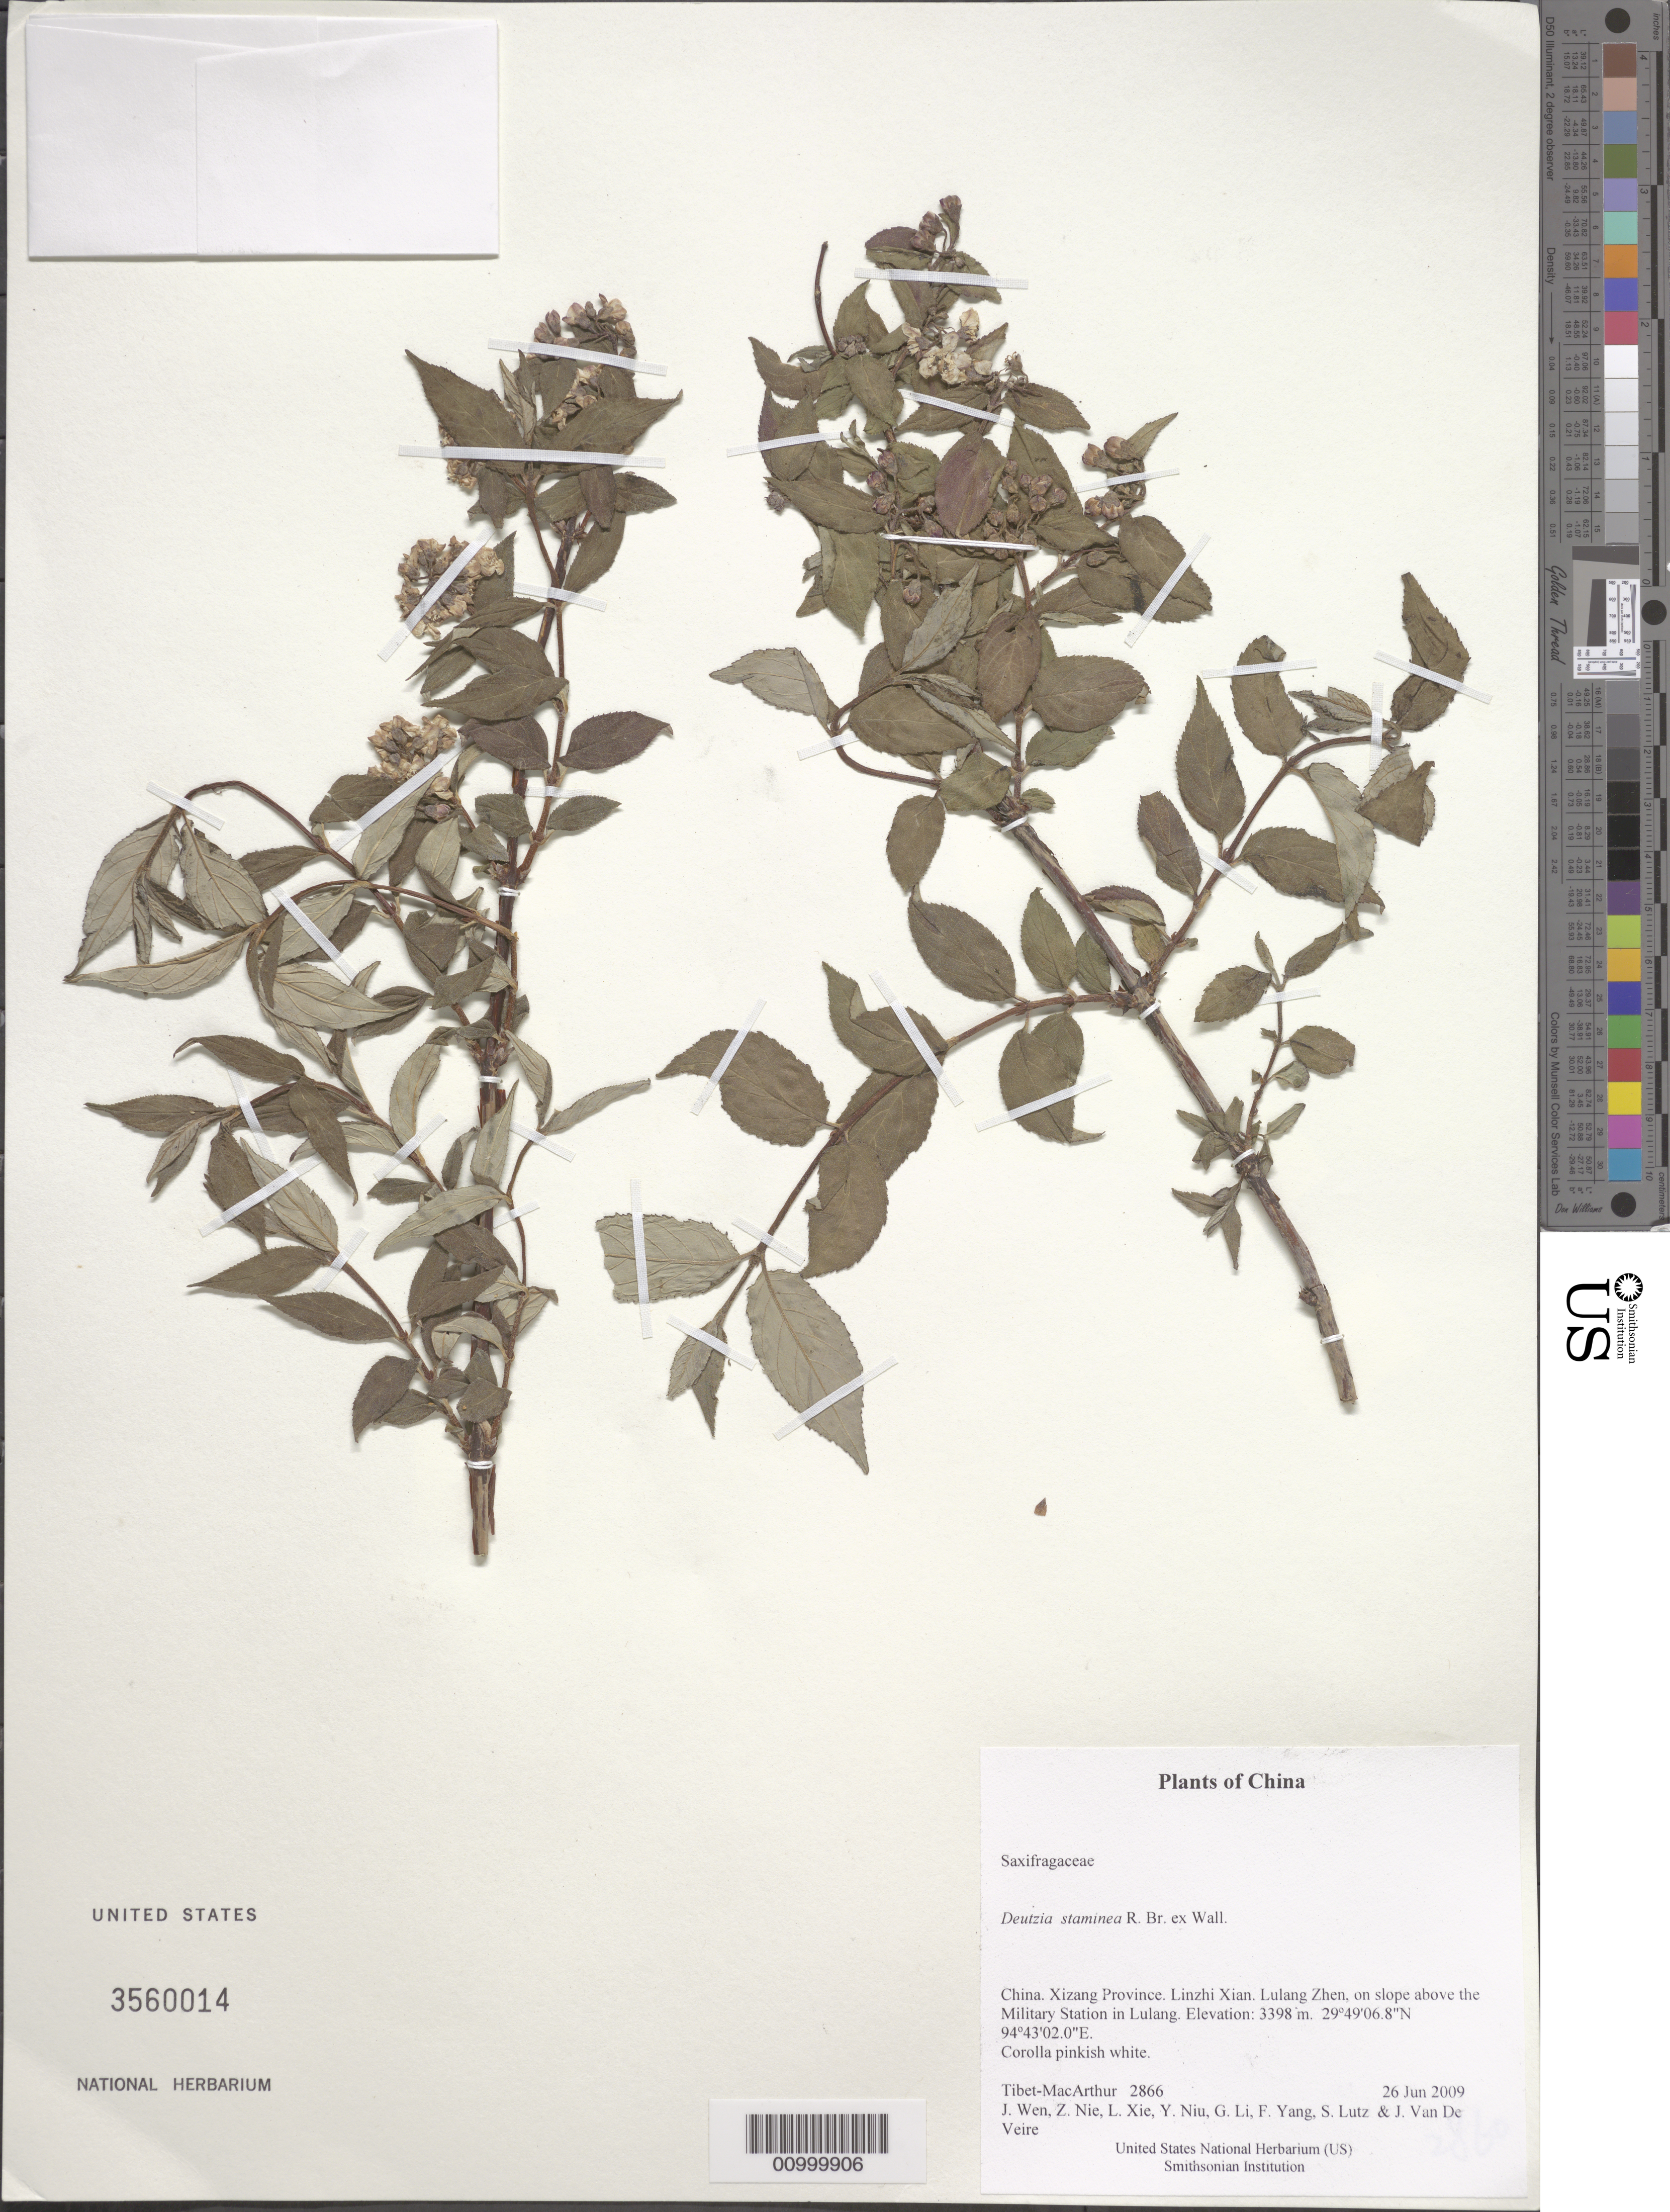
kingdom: Plantae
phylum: Tracheophyta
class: Magnoliopsida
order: Cornales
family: Hydrangeaceae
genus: Deutzia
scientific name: Deutzia staminea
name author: R. Br. ex Wall.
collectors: Tibet-MacArthur, J. Wen, Z. Nie, L. Xie, Y. Niu, G. Li, F. Yang, S. Lutz & J. Van De Veire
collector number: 2866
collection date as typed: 26 Jun 2009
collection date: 2009-06-26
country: China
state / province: Xizang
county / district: Linzhi Xian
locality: Lulang Zhen, on slope above the Military Station in Lulang.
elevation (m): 3398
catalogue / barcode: US 3560014